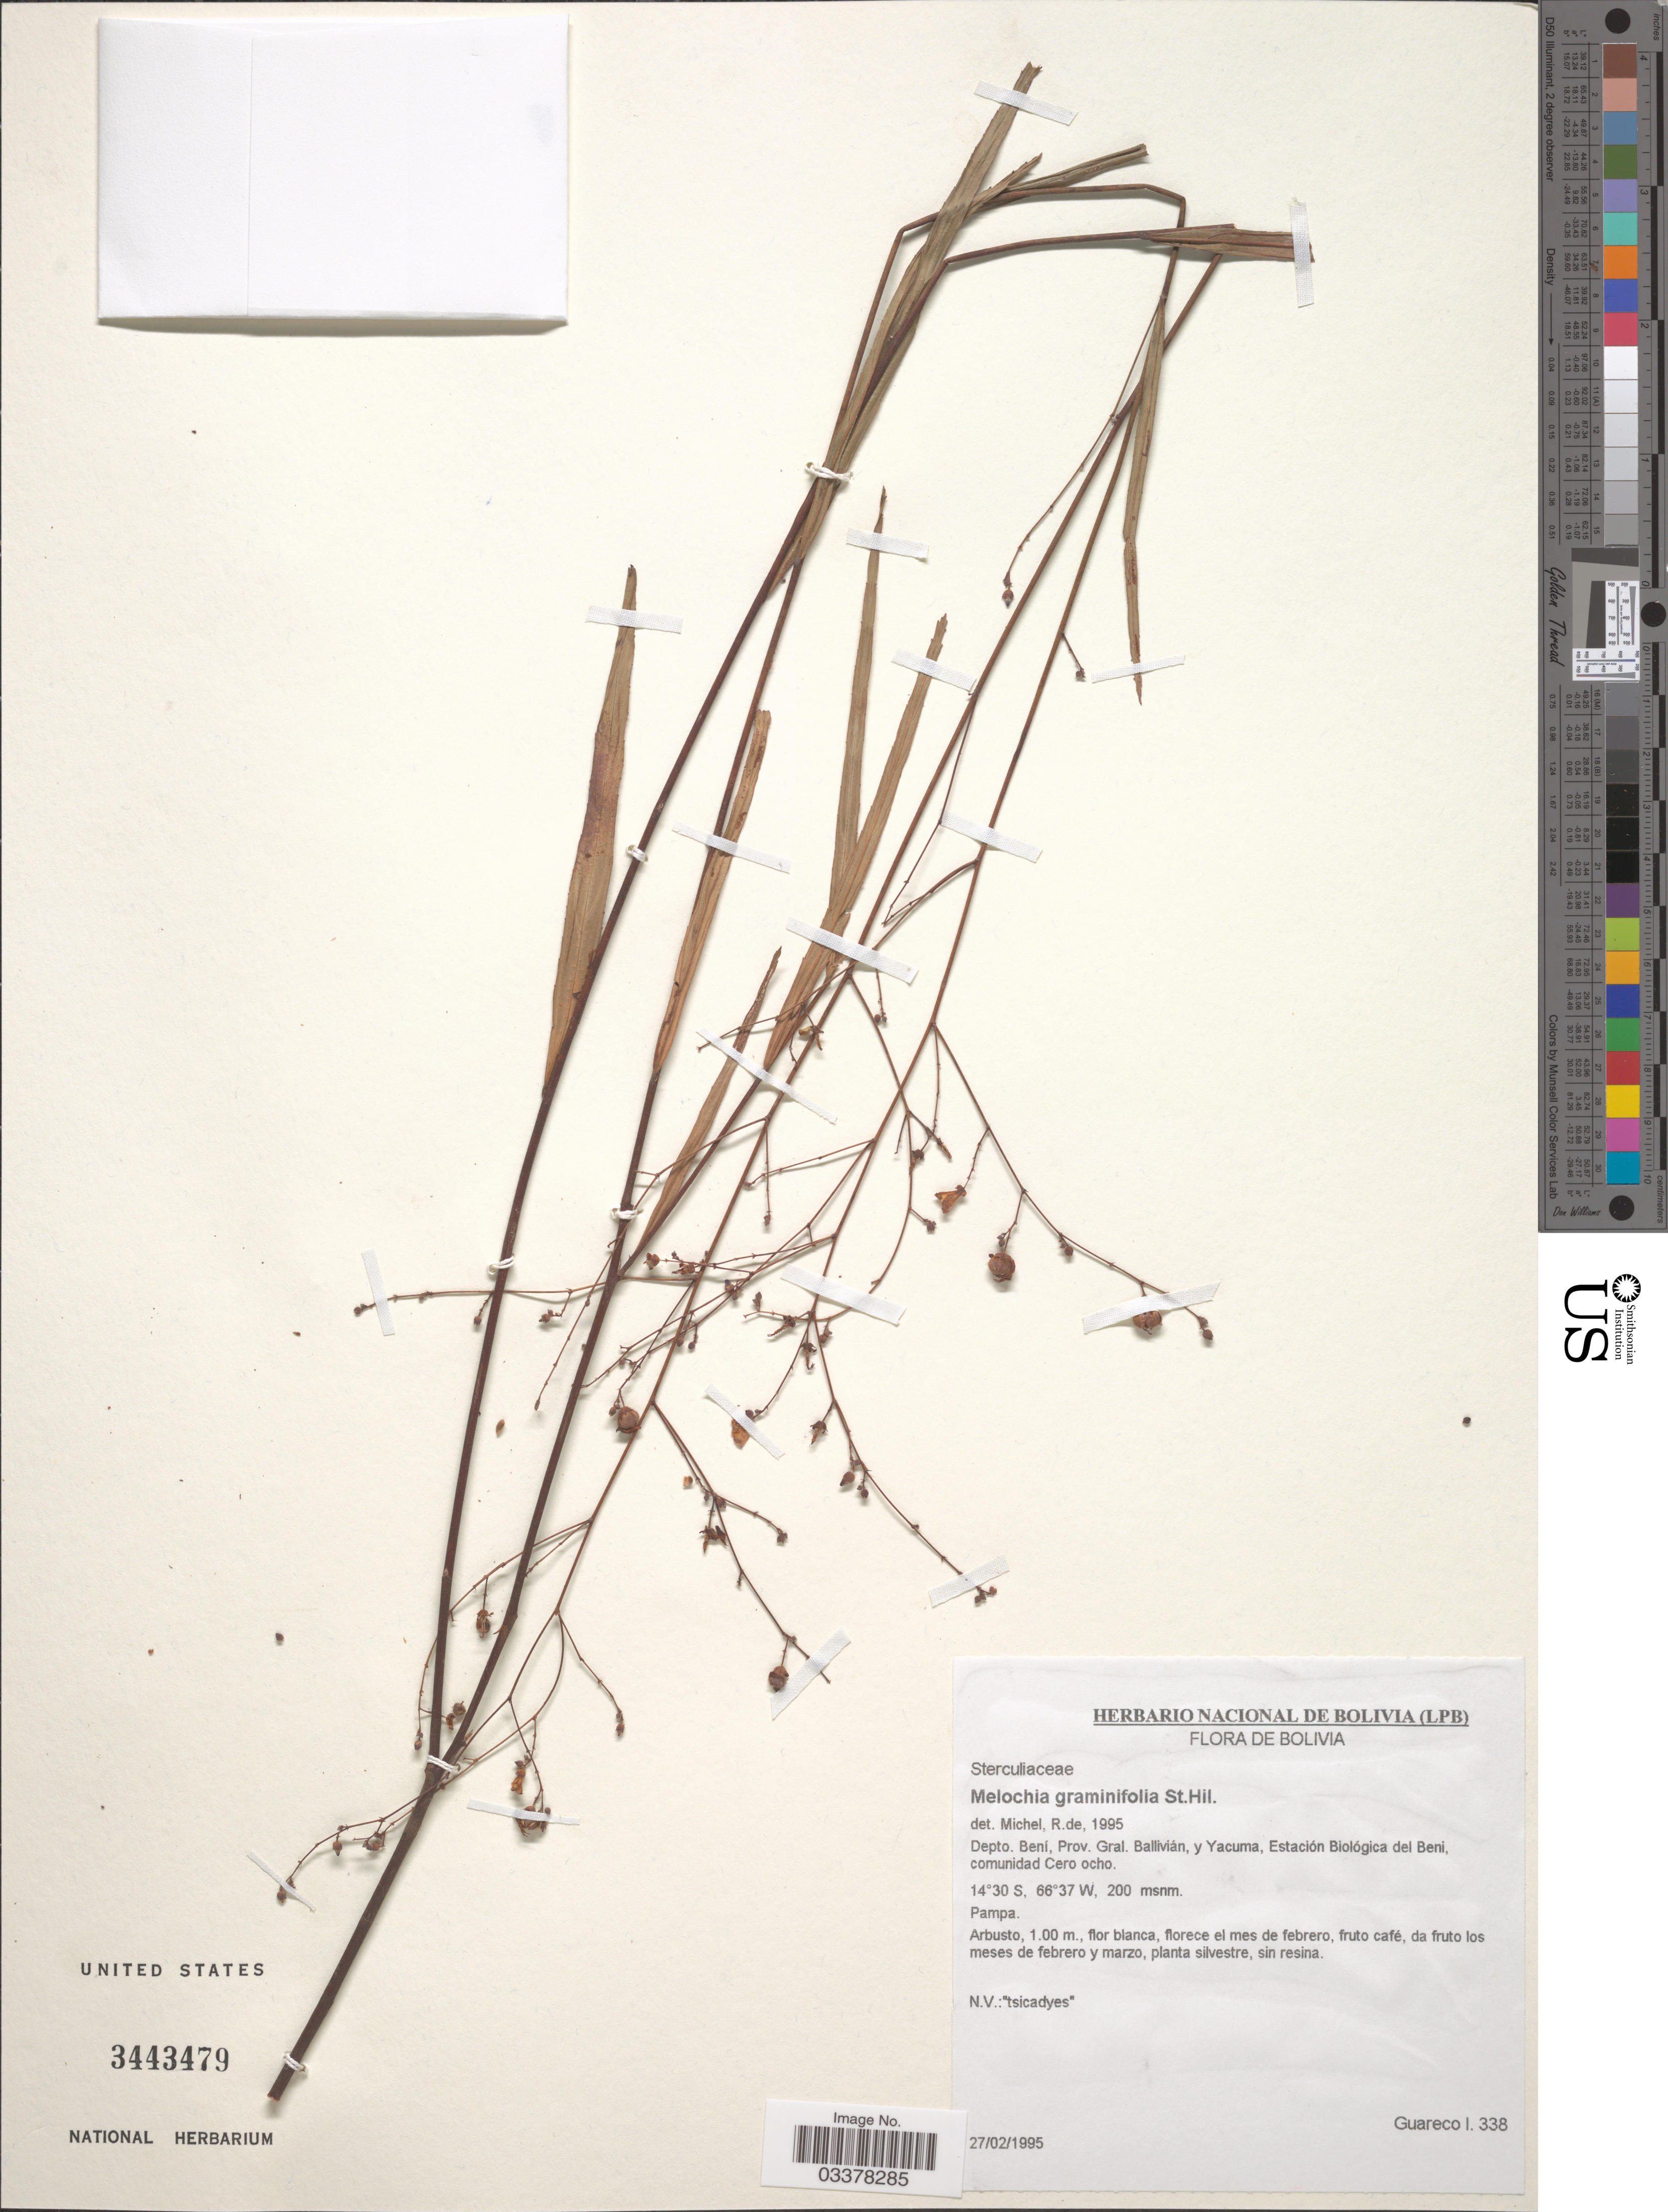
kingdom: Plantae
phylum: Tracheophyta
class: Magnoliopsida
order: Malvales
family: Malvaceae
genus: Melochia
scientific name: Melochia graminifolia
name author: A. St.-Hil.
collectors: I. Guareco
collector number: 338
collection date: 1995-02-27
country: Bolivia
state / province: Beni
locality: Depto. Beni, Prov. Gral. Balliviían, y Yacuma, Estación Biológica del Beni, comunidad Cero ocho.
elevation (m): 200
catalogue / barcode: US 3443479